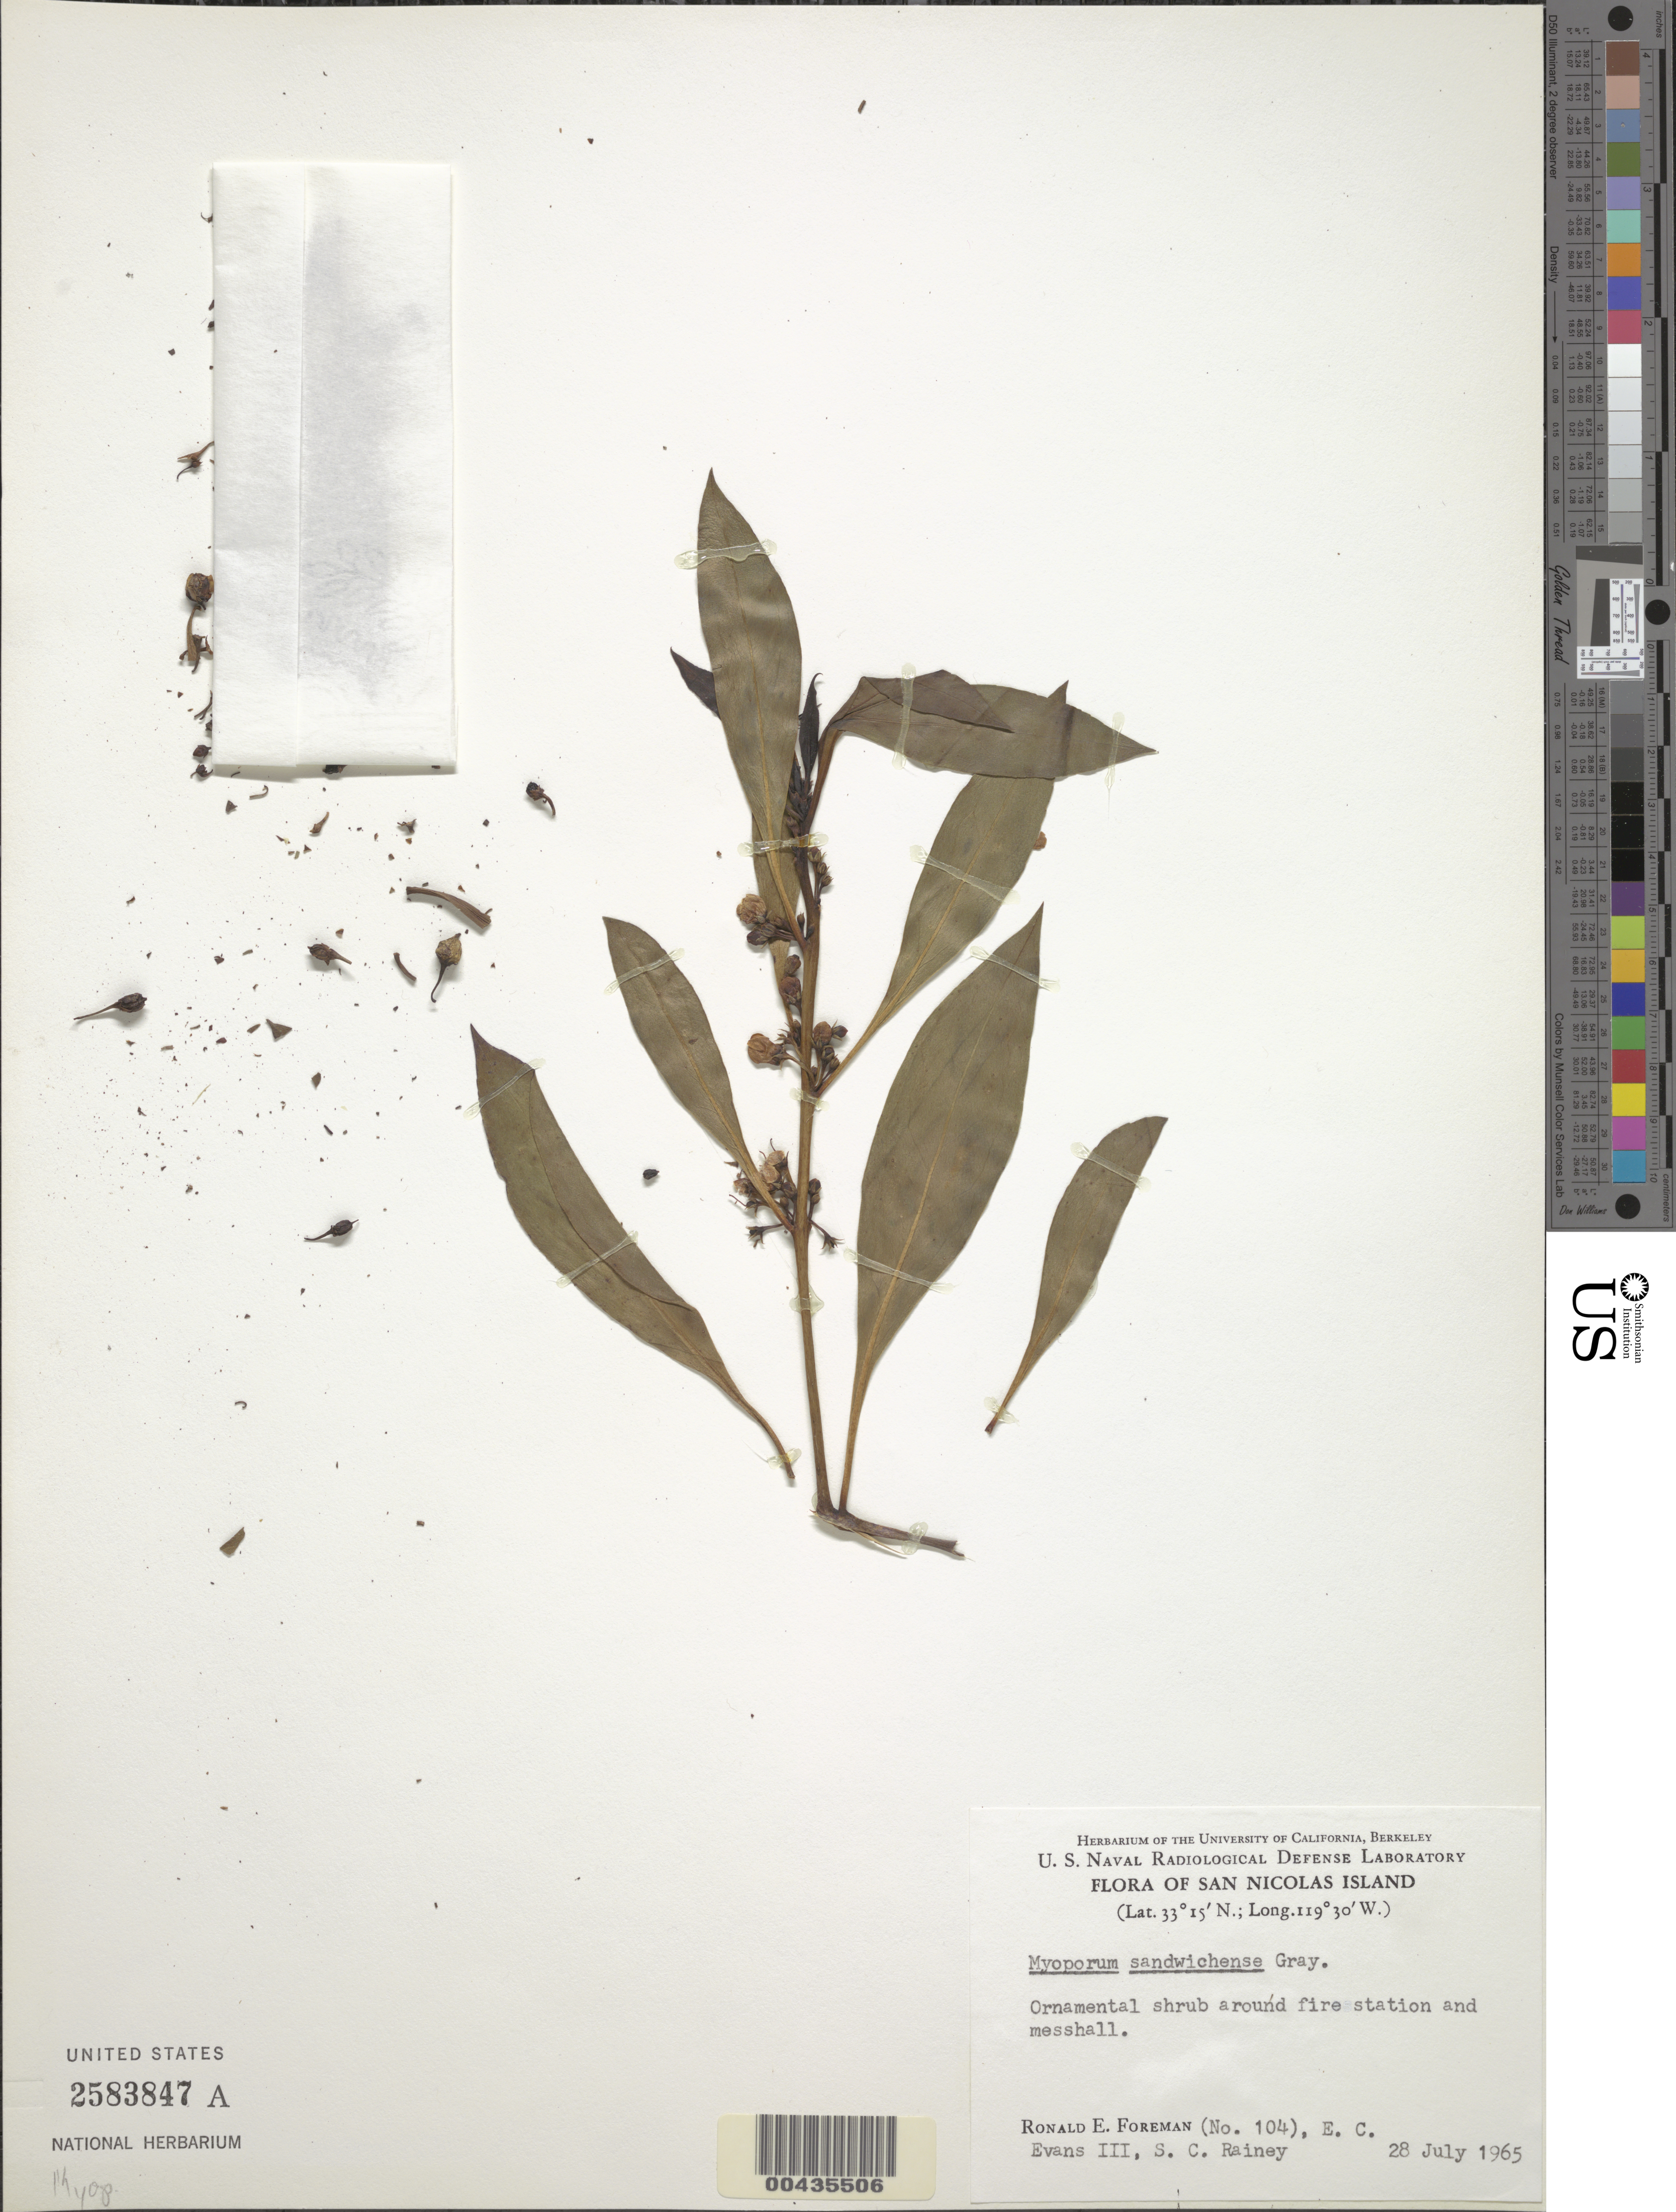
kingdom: Plantae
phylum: Tracheophyta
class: Magnoliopsida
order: Lamiales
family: Scrophulariaceae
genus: Myoporum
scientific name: Myoporum sandwicense subsp. sandwicense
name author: A. Gray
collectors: R. Foreman, E. C. Evans & S. C. Rainey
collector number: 104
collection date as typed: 28 Jul 1965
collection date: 1965-07-28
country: United States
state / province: California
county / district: Ventura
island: San Nicolas Island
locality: San nicolas i.; around messhall and fire station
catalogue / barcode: US 2583847A